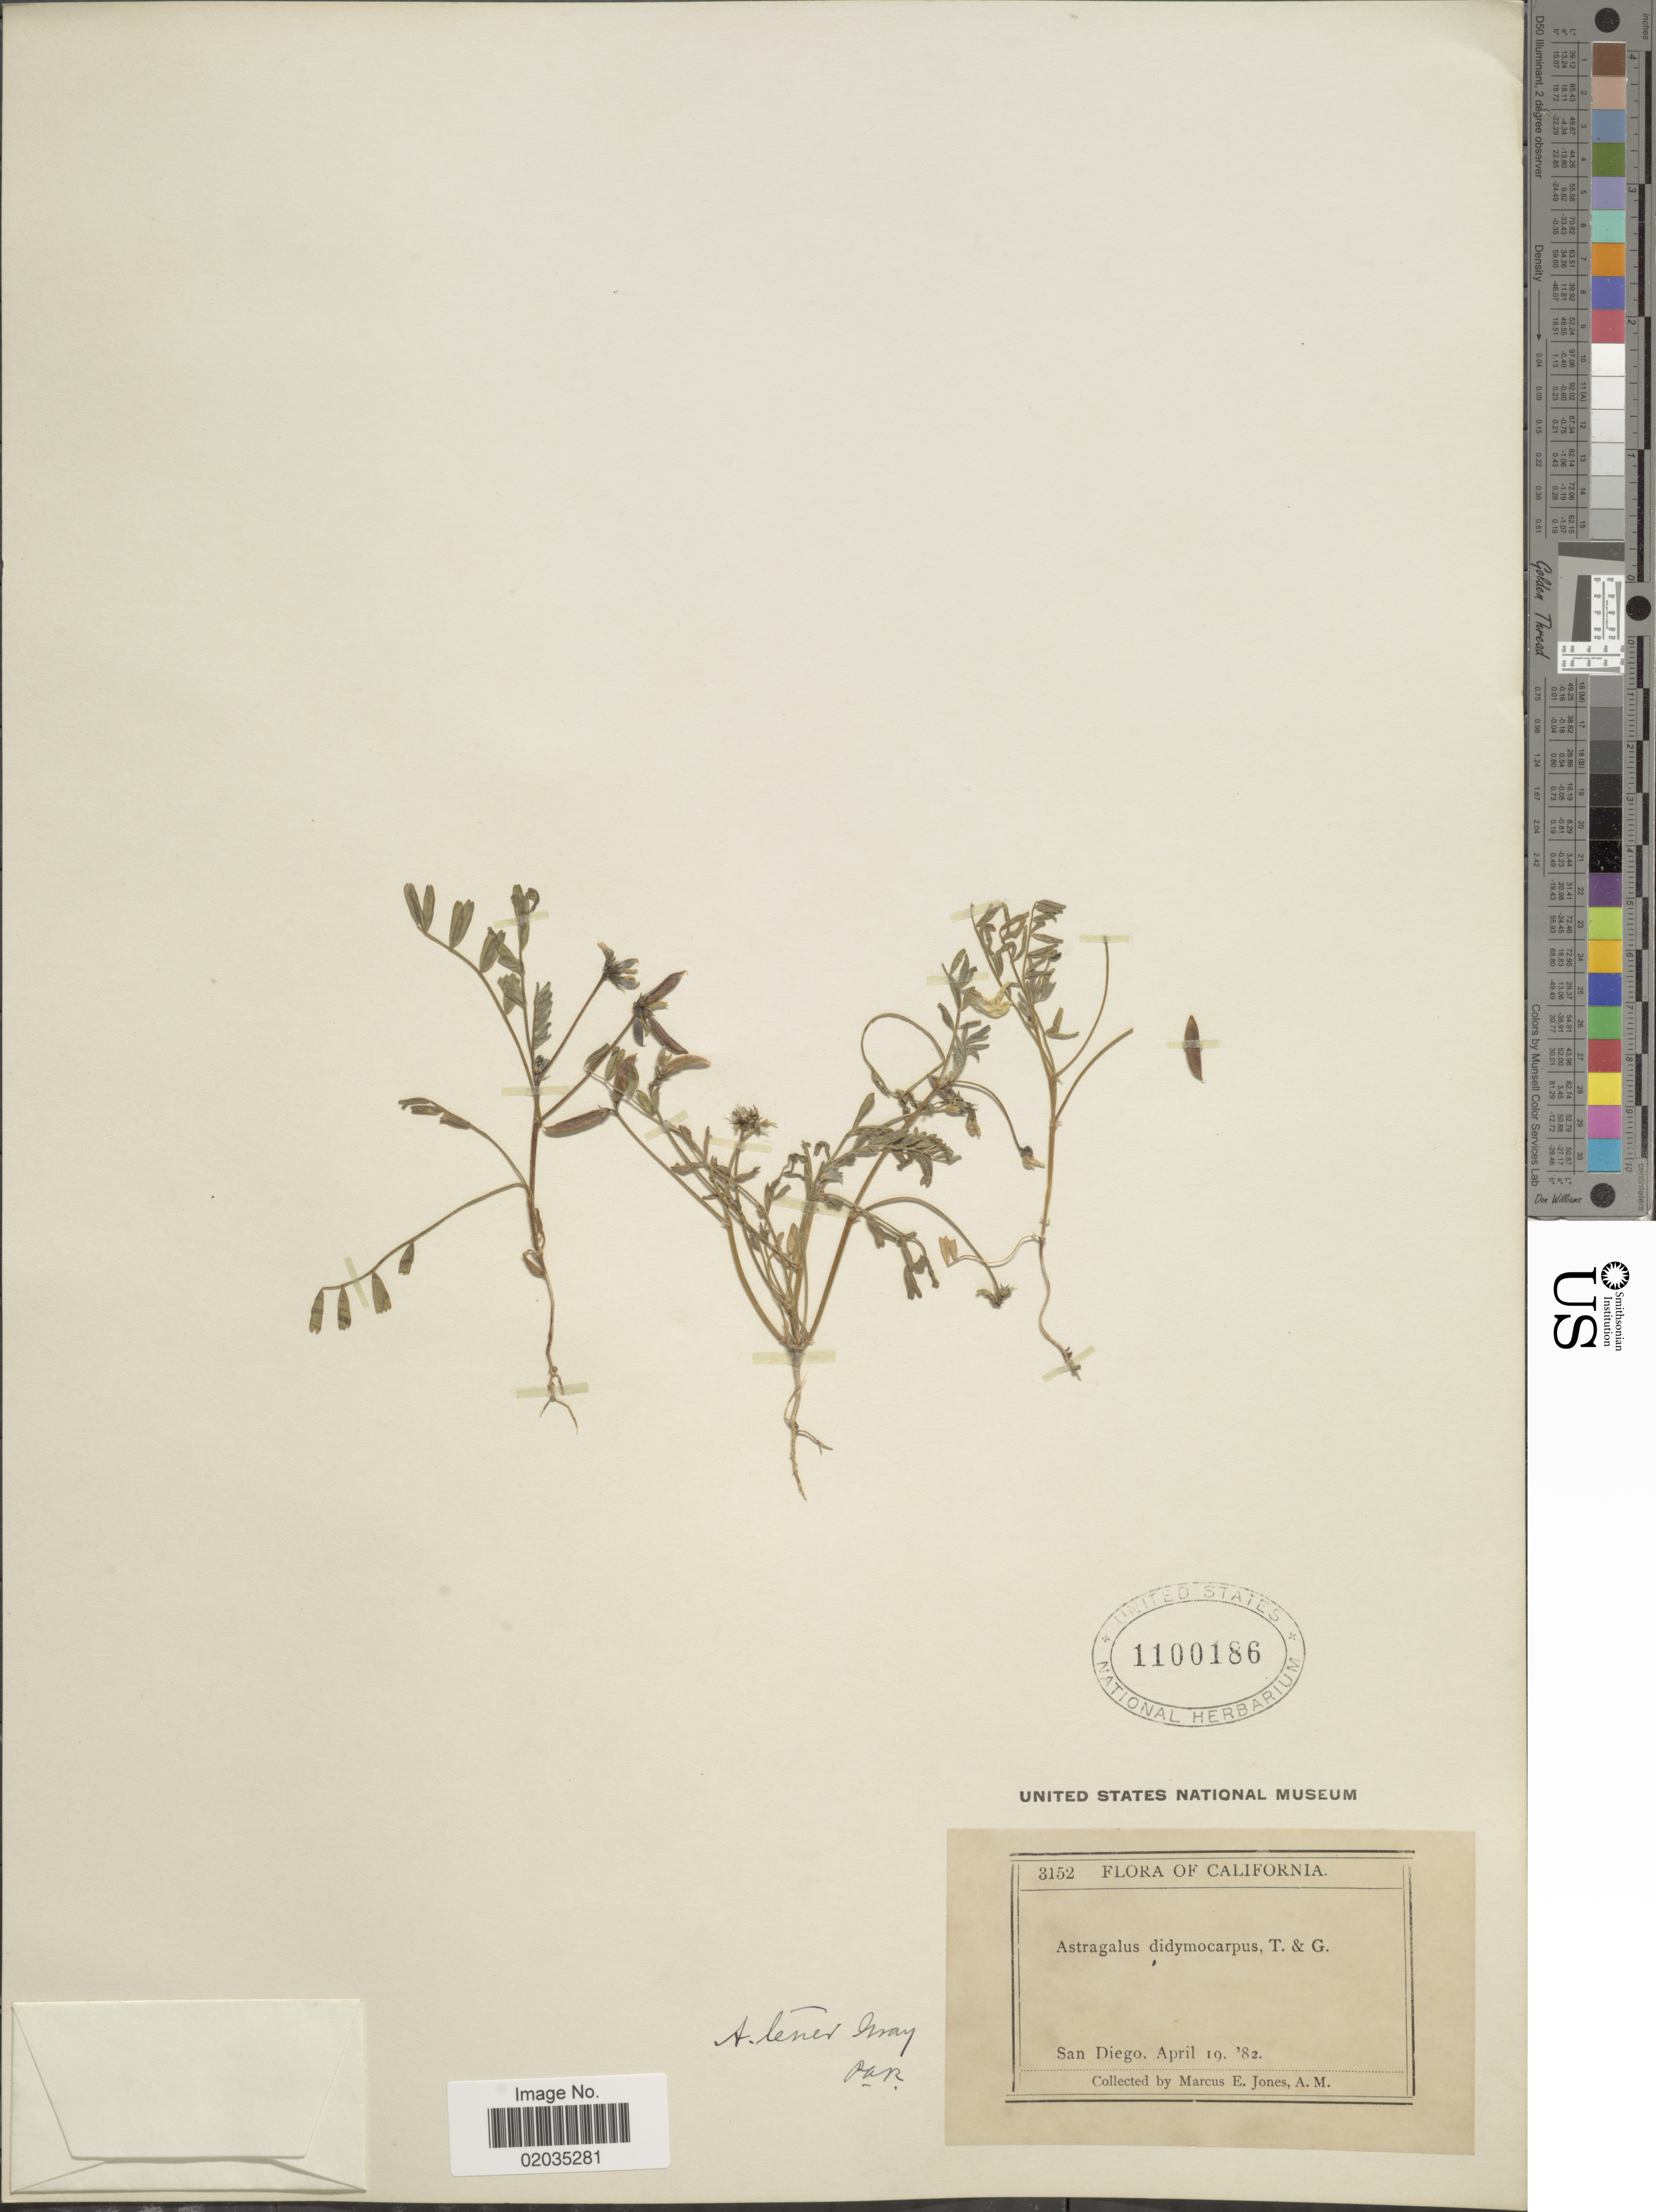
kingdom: Plantae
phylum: Tracheophyta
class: Magnoliopsida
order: Fabales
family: Fabaceae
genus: Astragalus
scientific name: Astragalus tener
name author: A. Gray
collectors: M. E. Jones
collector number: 3152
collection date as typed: Transcribed d/m/y: 19/4/82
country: United States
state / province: California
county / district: San Diego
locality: San Diego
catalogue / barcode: US 1100186